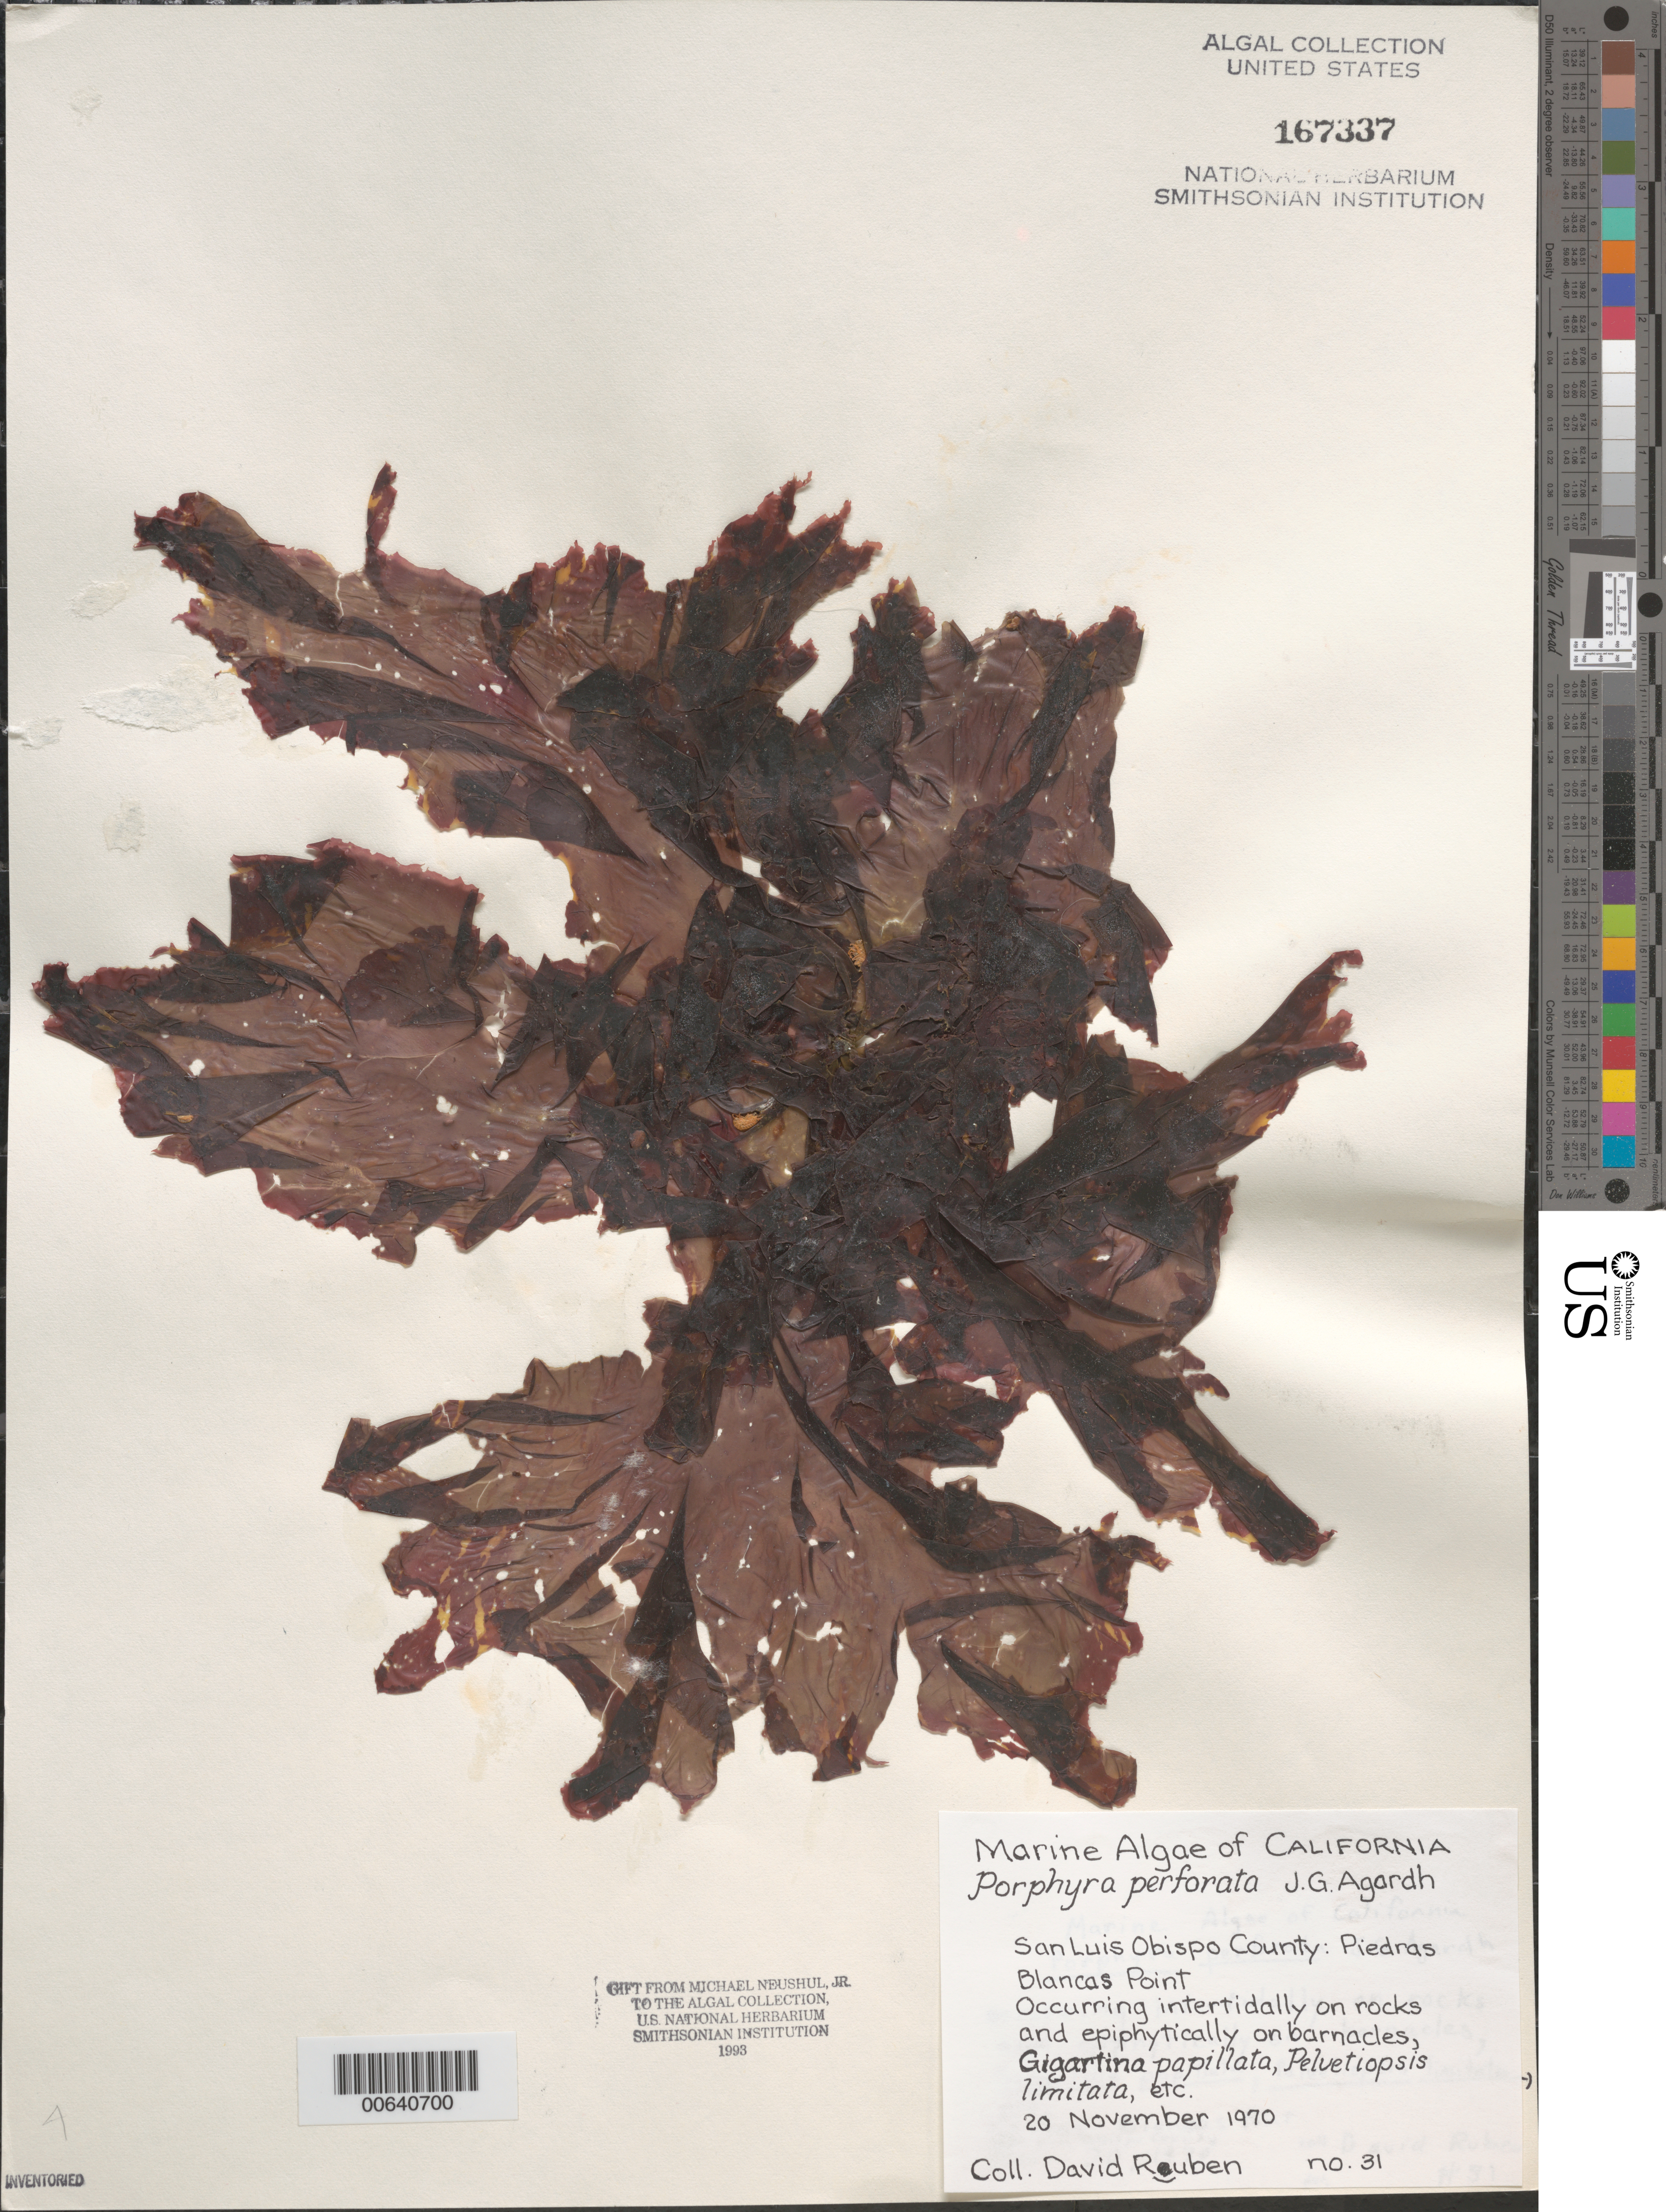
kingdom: Plantae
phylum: Rhodophyta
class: Bangiophyceae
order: Bangiales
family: Bangiaceae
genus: Pyropia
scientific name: Pyropia perforata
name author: (J. Agardh) S.C. Lindstrom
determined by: Algae name updating Project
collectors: D. Ruben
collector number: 31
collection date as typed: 20 Nov 1970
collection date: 1970-11-20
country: United States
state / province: California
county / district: San Luis Obispo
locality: Piedras Blancas Point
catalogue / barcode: US 167337